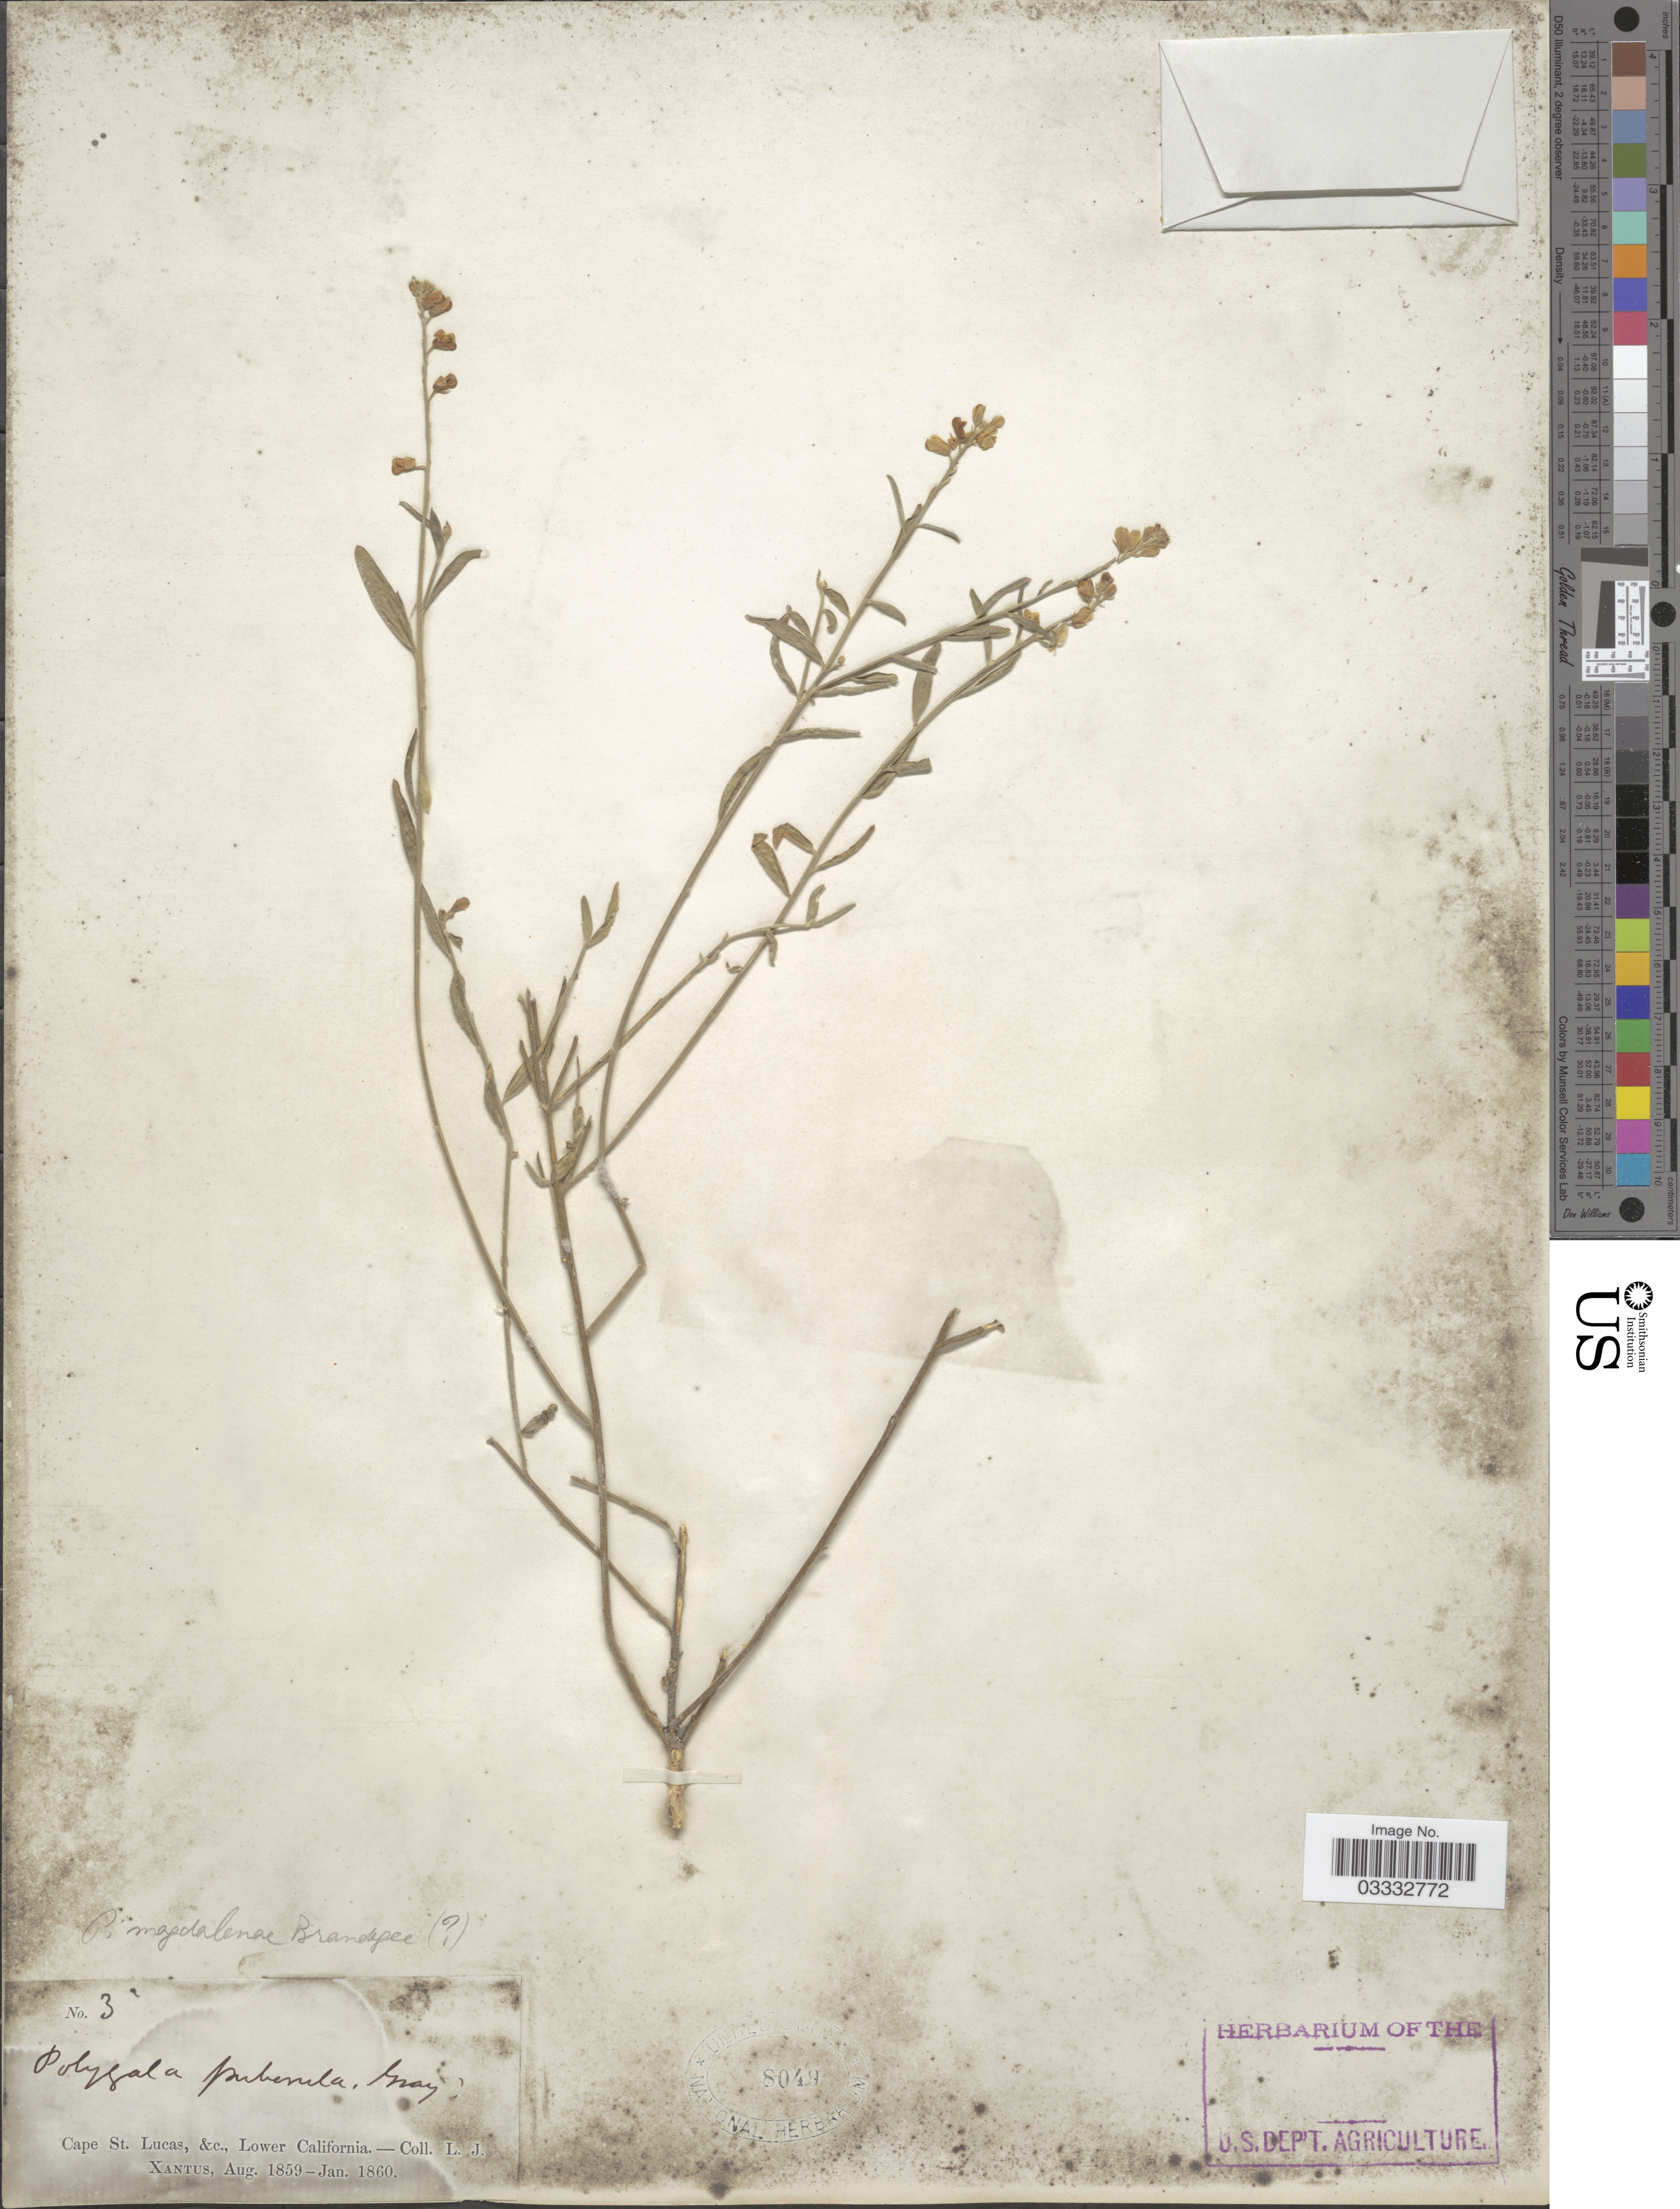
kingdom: Plantae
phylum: Tracheophyta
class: Magnoliopsida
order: Fabales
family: Polygalaceae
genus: Polygala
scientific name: Polygala magdalenae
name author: Brandegee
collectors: L. J. Xantus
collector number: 3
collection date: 1859-08/1860-01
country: Mexico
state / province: Baja California Sur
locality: Cape St. Lucas, &c., Lower California.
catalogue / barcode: US 8049